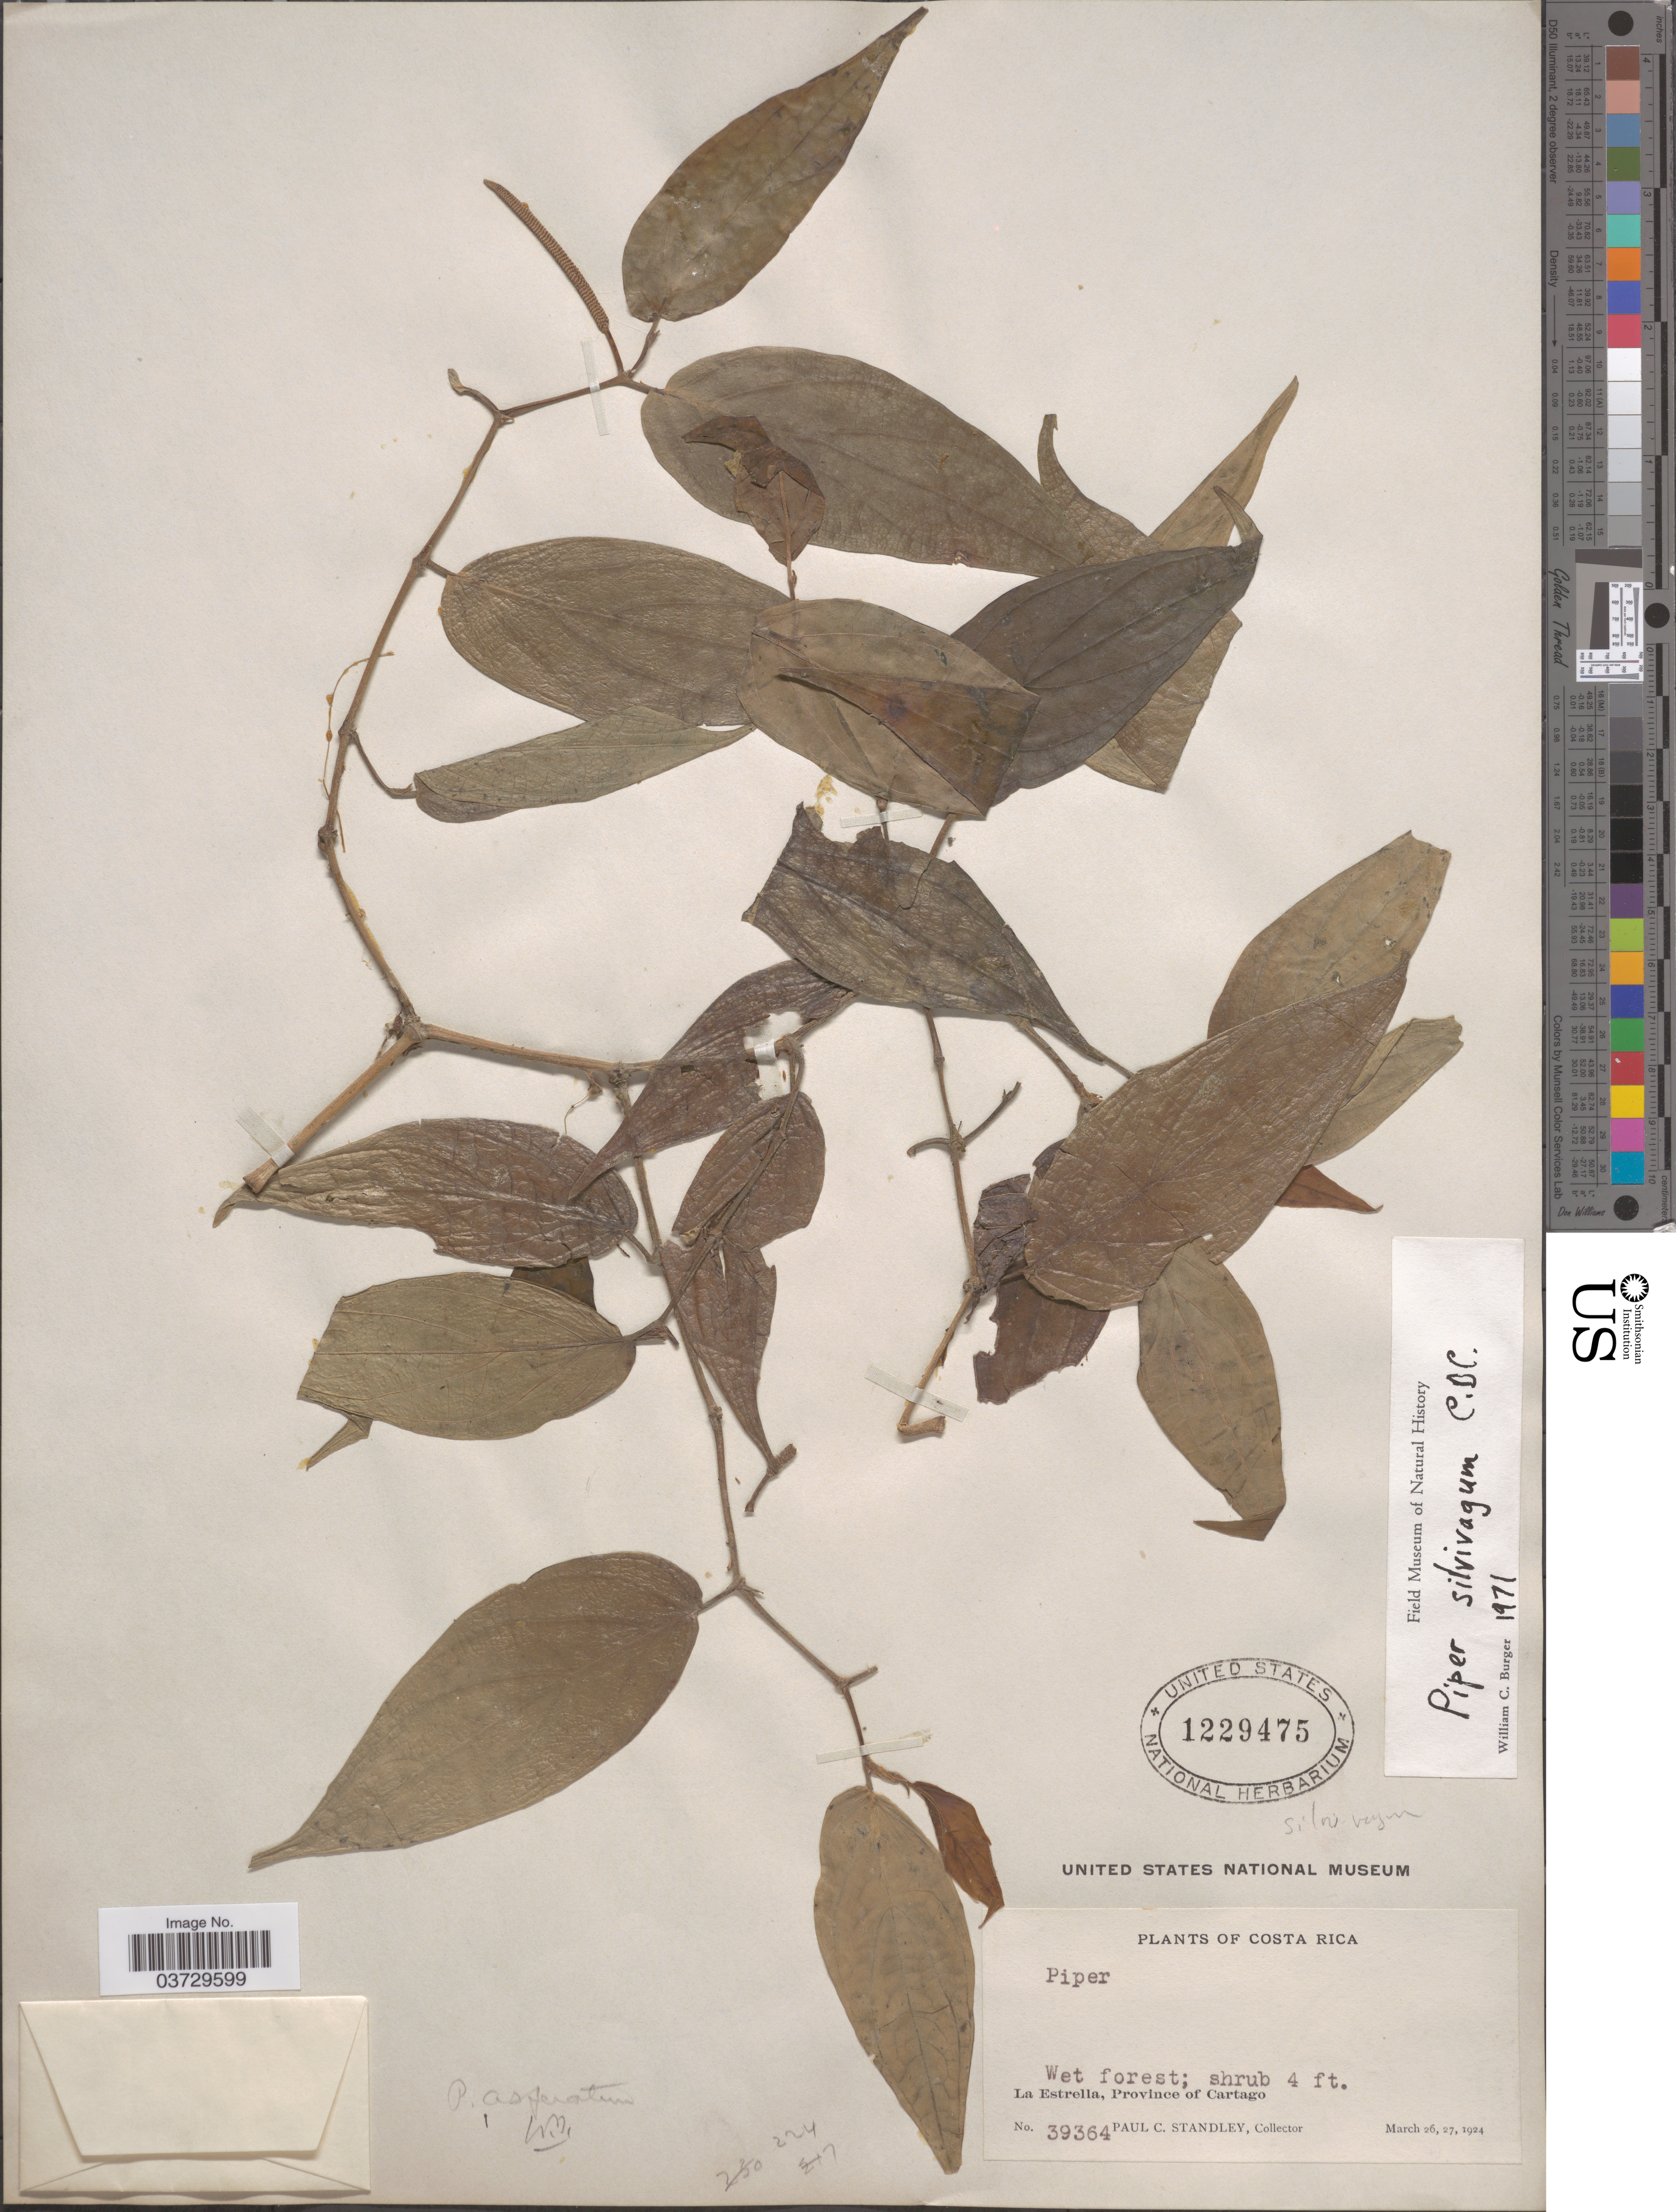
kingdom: Plantae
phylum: Tracheophyta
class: Magnoliopsida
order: Piperales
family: Piperaceae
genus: Piper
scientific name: Piper silvivagum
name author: C. DC. in Pittier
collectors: P. C. Standley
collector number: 39364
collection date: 1924-03-26/1924-03-27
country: Costa Rica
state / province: Cartago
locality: La Estrella.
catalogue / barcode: US 1229475